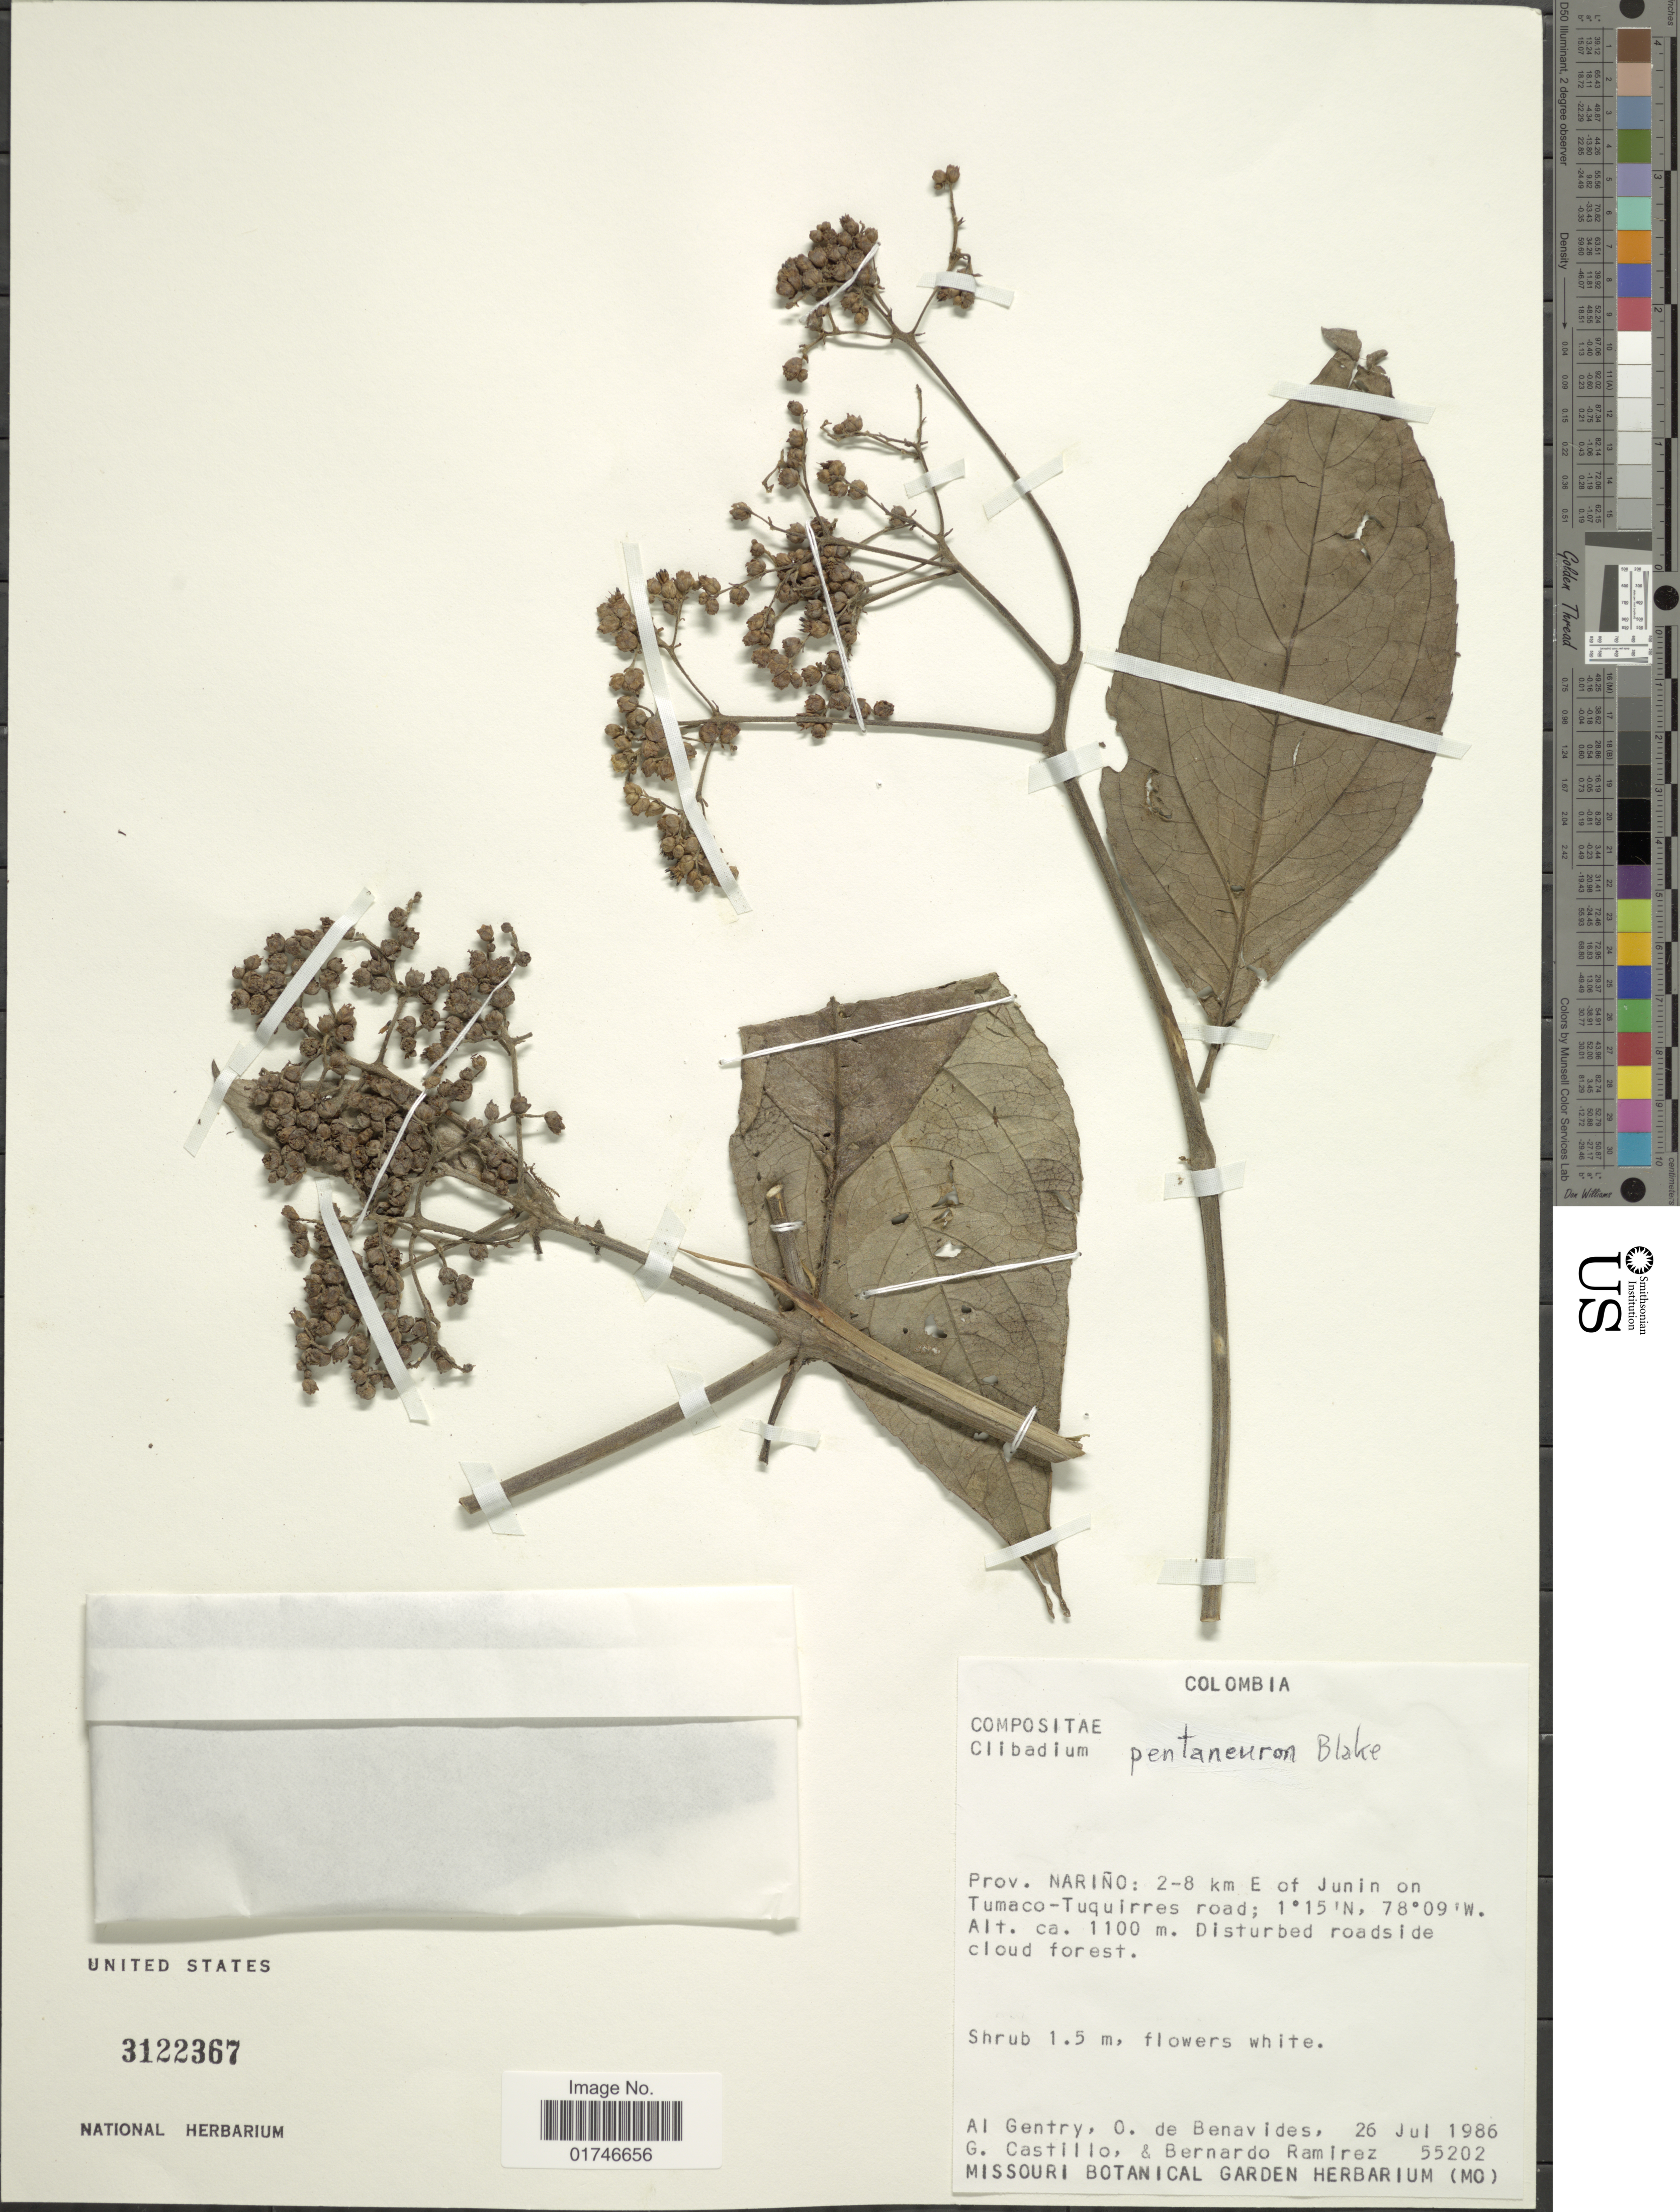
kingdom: Plantae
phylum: Tracheophyta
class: Magnoliopsida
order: Asterales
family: Asteraceae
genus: Clibadium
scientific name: Clibadium pentaneuron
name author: S.F. Blake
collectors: A. H. Gentry, Olga S. de Benavides, G. Castillo & B. Ramírez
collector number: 55202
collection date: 1986-07-26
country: Colombia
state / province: Nariño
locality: Prov. Narino: 2-8 km E of junin on Tumaco-Tuquirres road.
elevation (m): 1100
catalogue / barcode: US 3122367